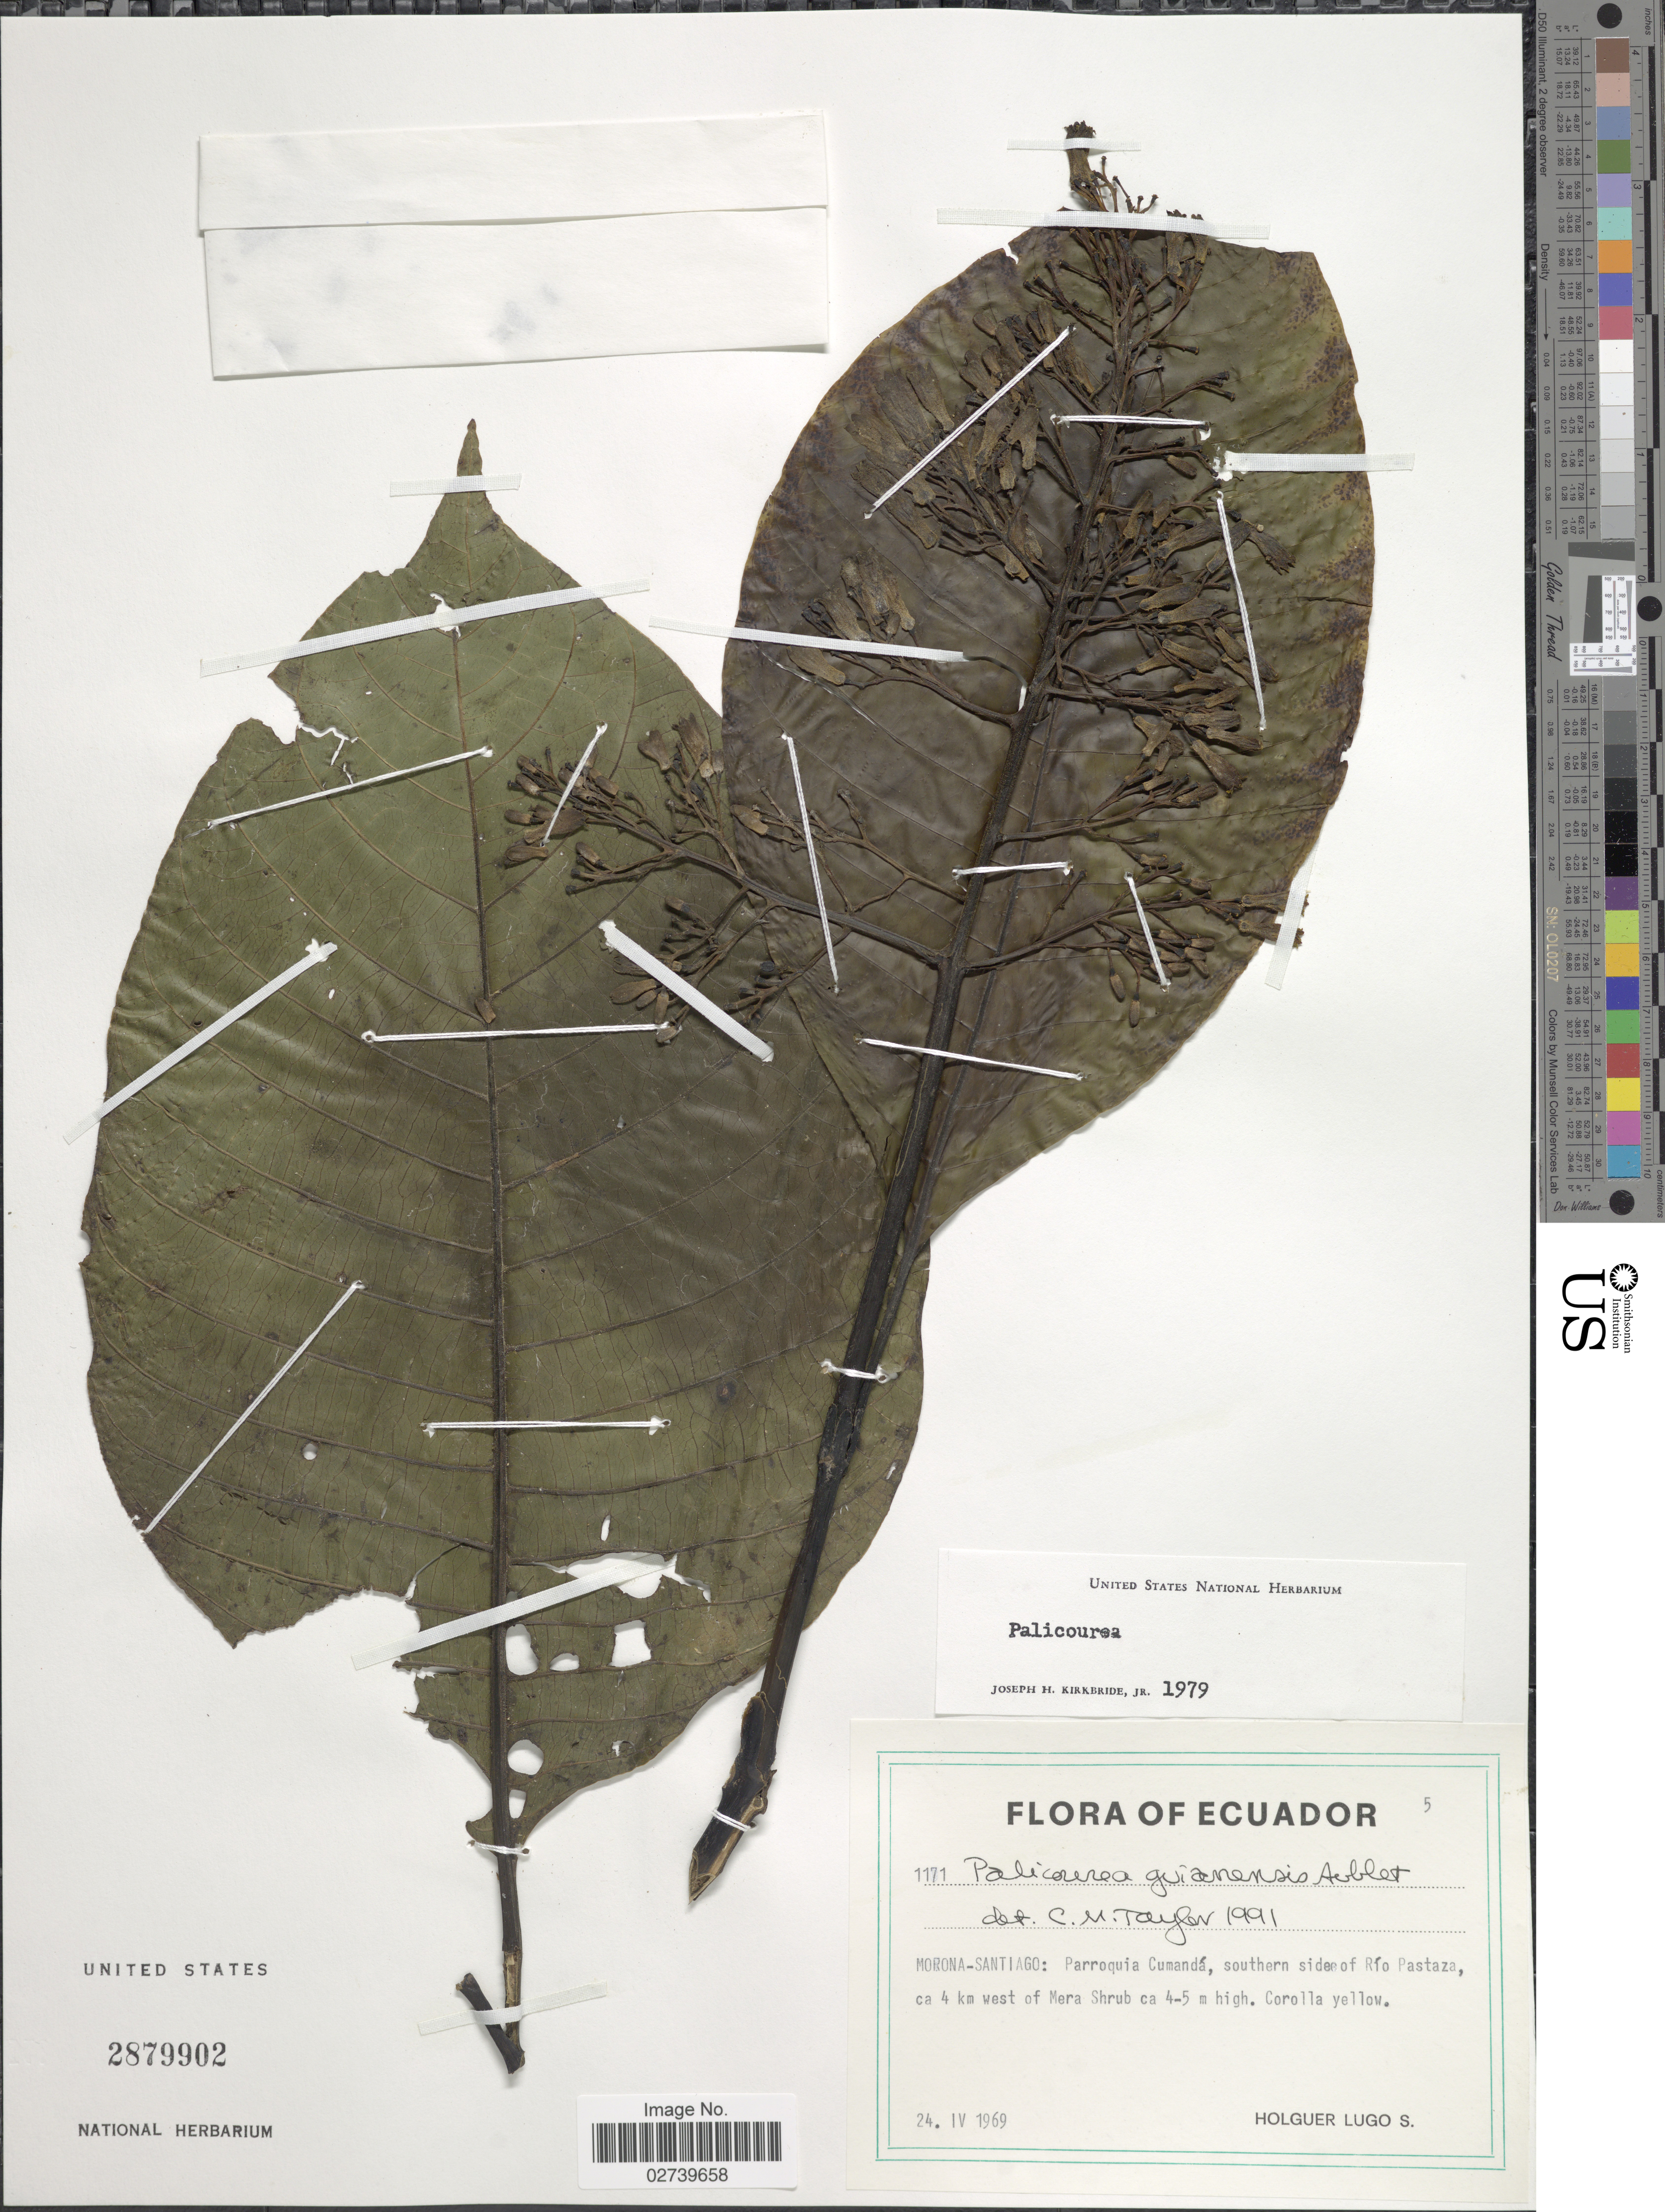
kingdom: Plantae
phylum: Tracheophyta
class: Magnoliopsida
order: Gentianales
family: Rubiaceae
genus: Palicourea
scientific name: Palicourea guianensis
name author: Aubl.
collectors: H. Lugo S.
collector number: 1171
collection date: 1969-04-24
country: Ecuador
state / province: Morona-Santiago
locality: Parroquia Cumanda, southern side of Rio Pastaza, ca 4 km west of Mera.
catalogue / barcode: US 2879902